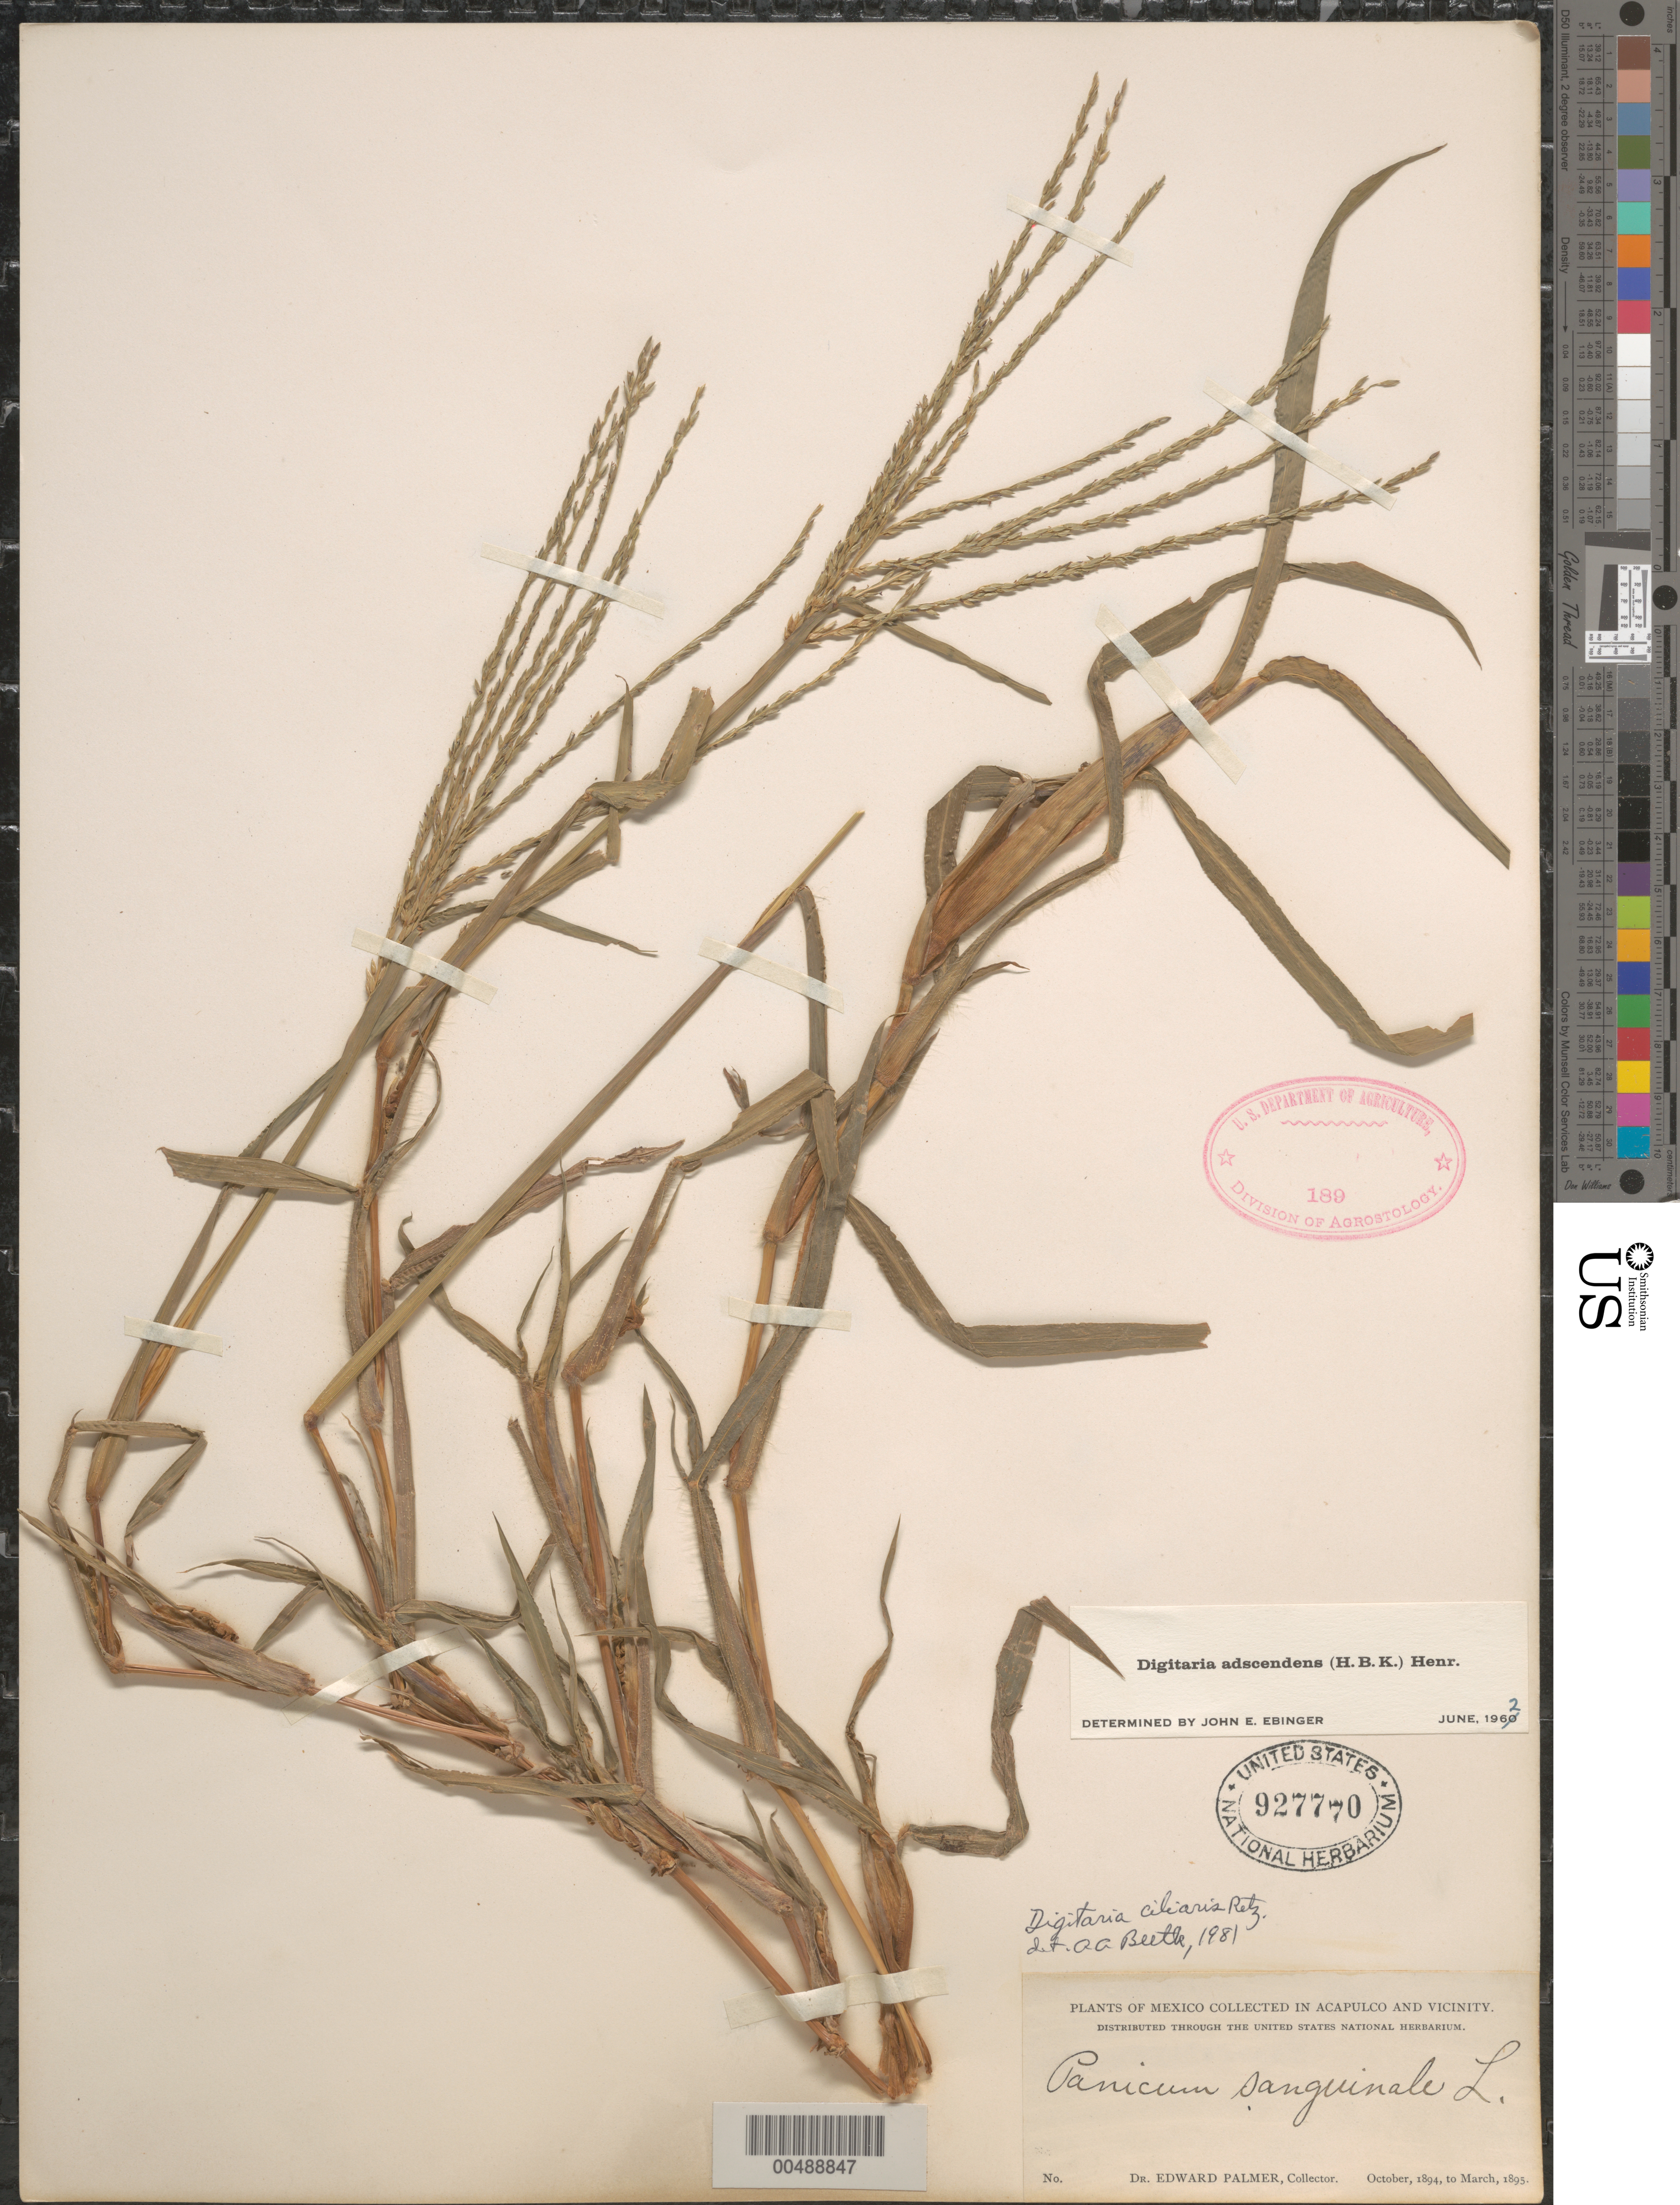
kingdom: Plantae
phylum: Tracheophyta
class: Liliopsida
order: Poales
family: Poaceae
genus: Digitaria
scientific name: Digitaria adscendens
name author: (Kunth) Henr.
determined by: Ebinger, John E.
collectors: E. Palmer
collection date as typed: Oct 1894 to Mar 1895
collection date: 1894-10/1895-03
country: Mexico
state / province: Guerrero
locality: Acapulco and vicinity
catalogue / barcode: US 927770